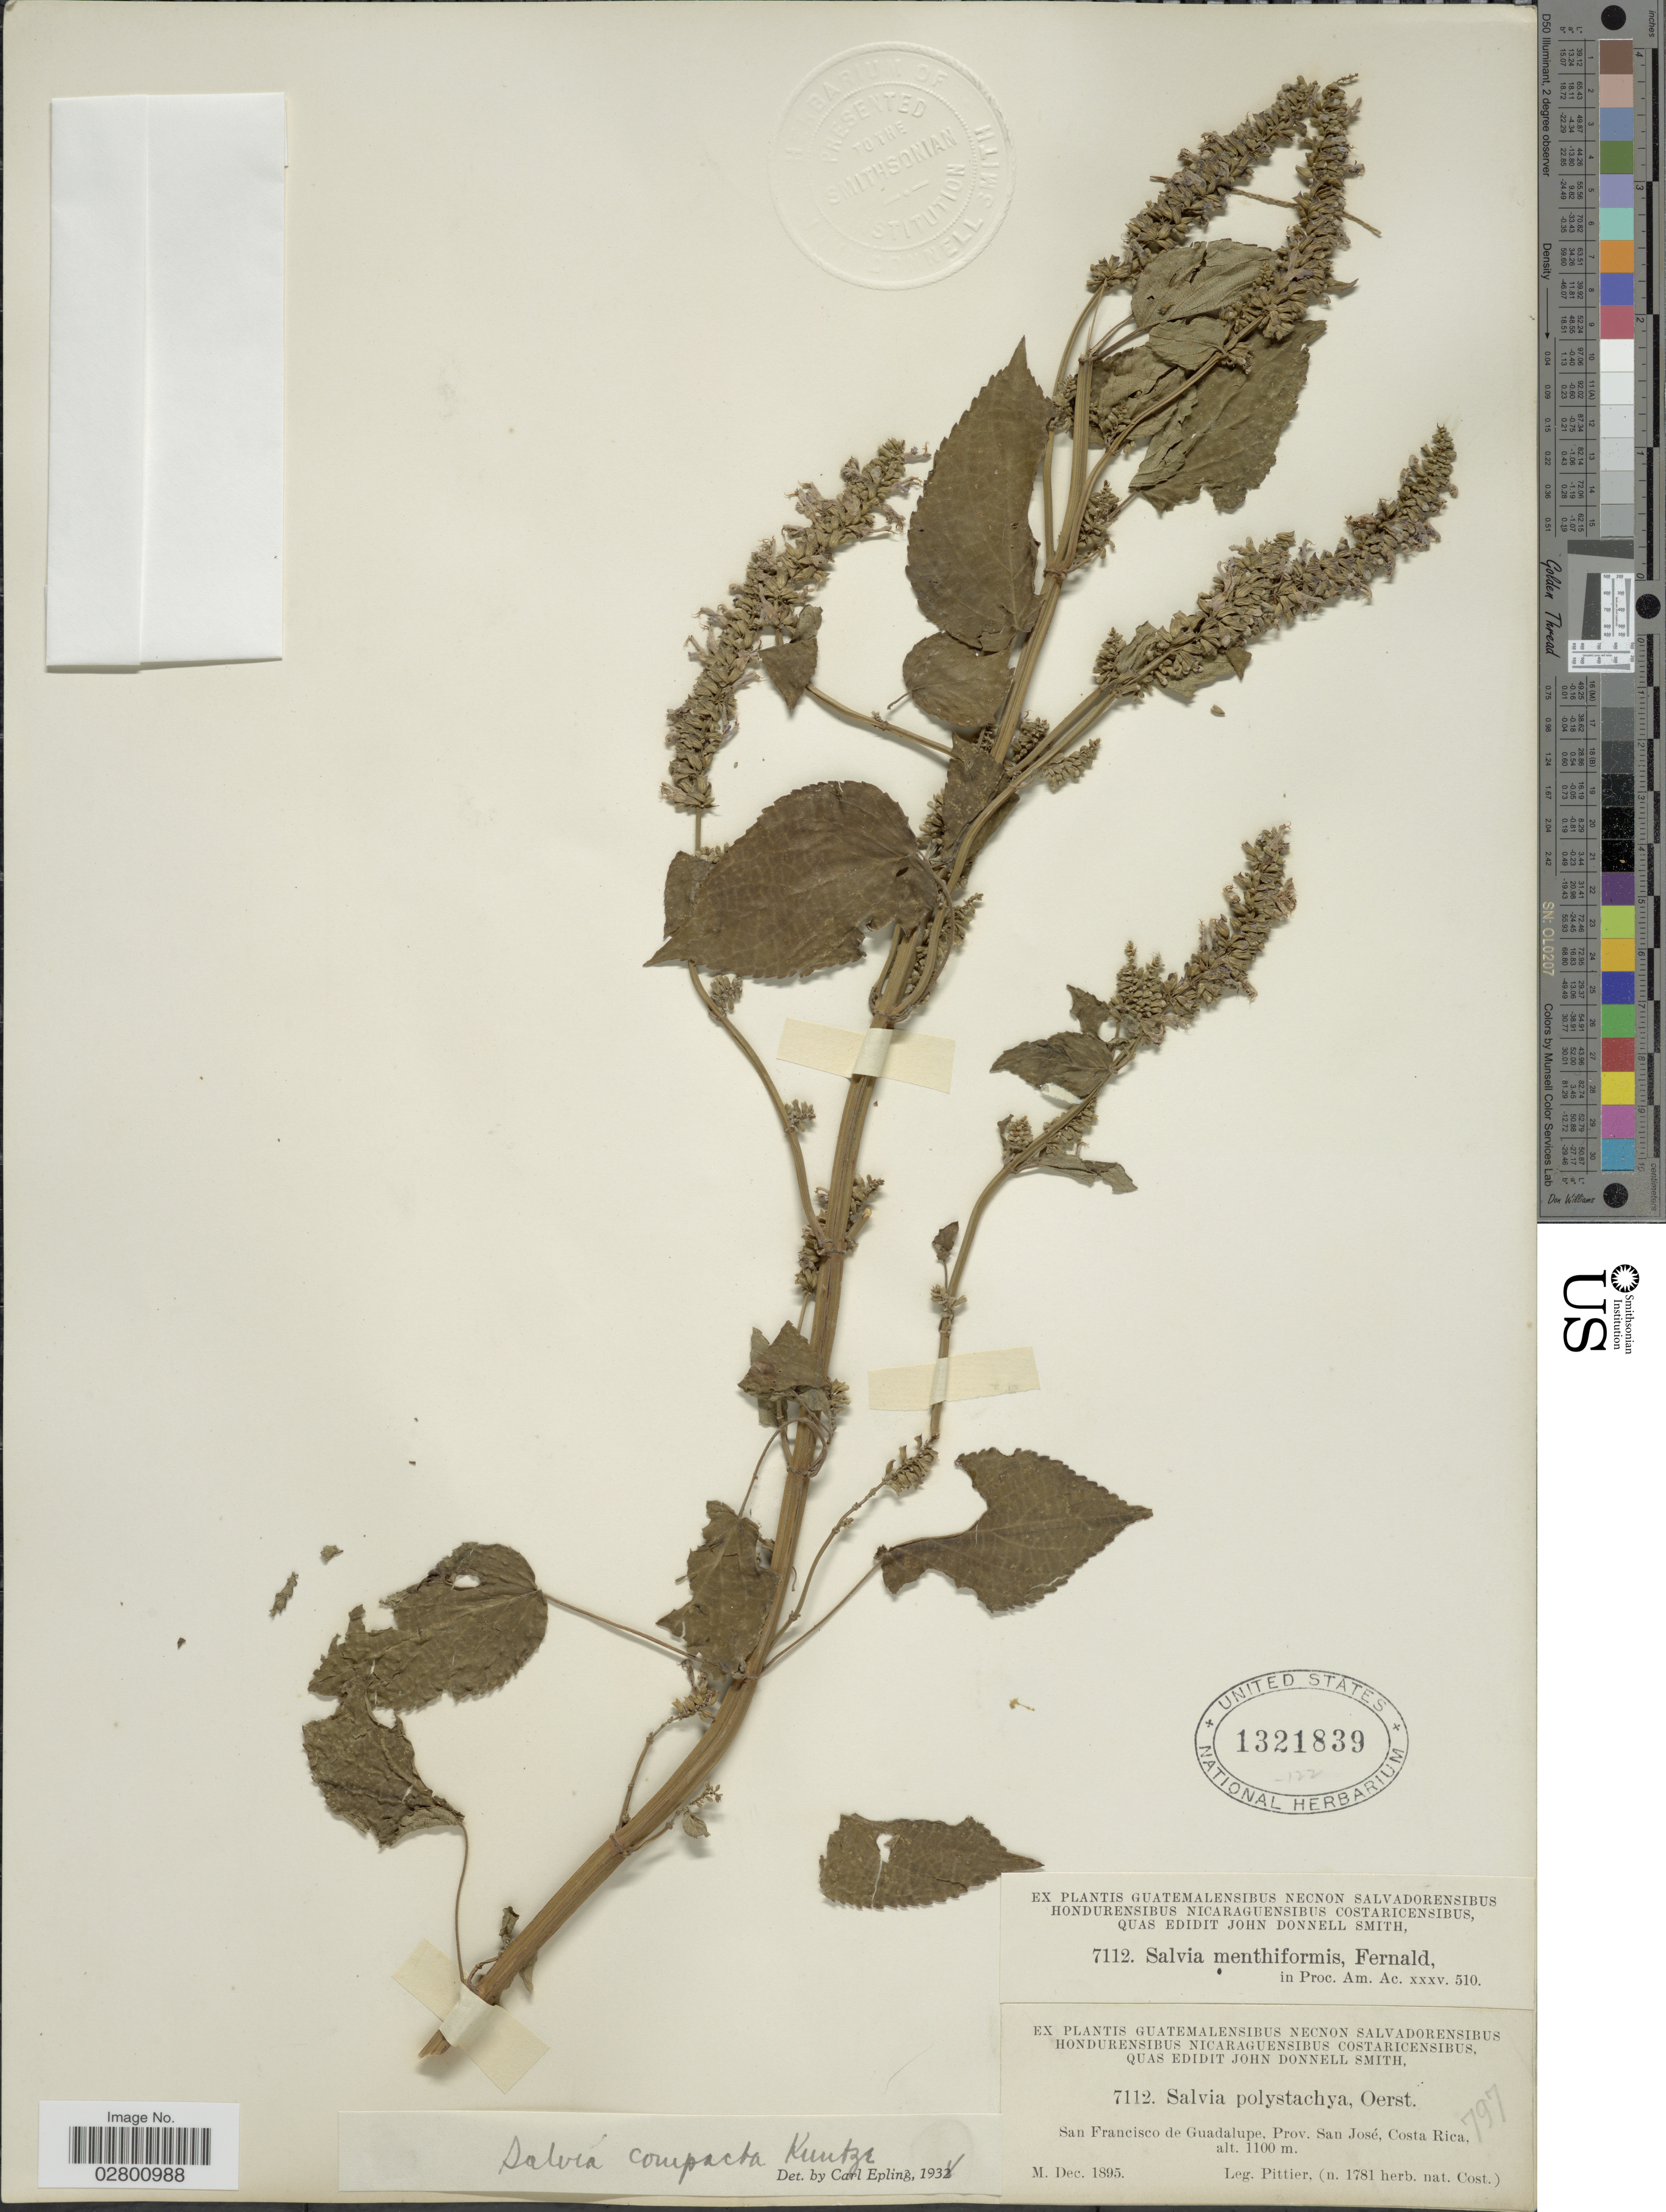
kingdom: Plantae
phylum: Tracheophyta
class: Magnoliopsida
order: Lamiales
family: Lamiaceae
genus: Salvia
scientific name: Salvia compacta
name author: Kuntze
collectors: Pittier, --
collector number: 7112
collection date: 1895-12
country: Costa Rica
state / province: San José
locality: San Francisco de Guadalupe.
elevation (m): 1100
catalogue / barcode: US 1321839